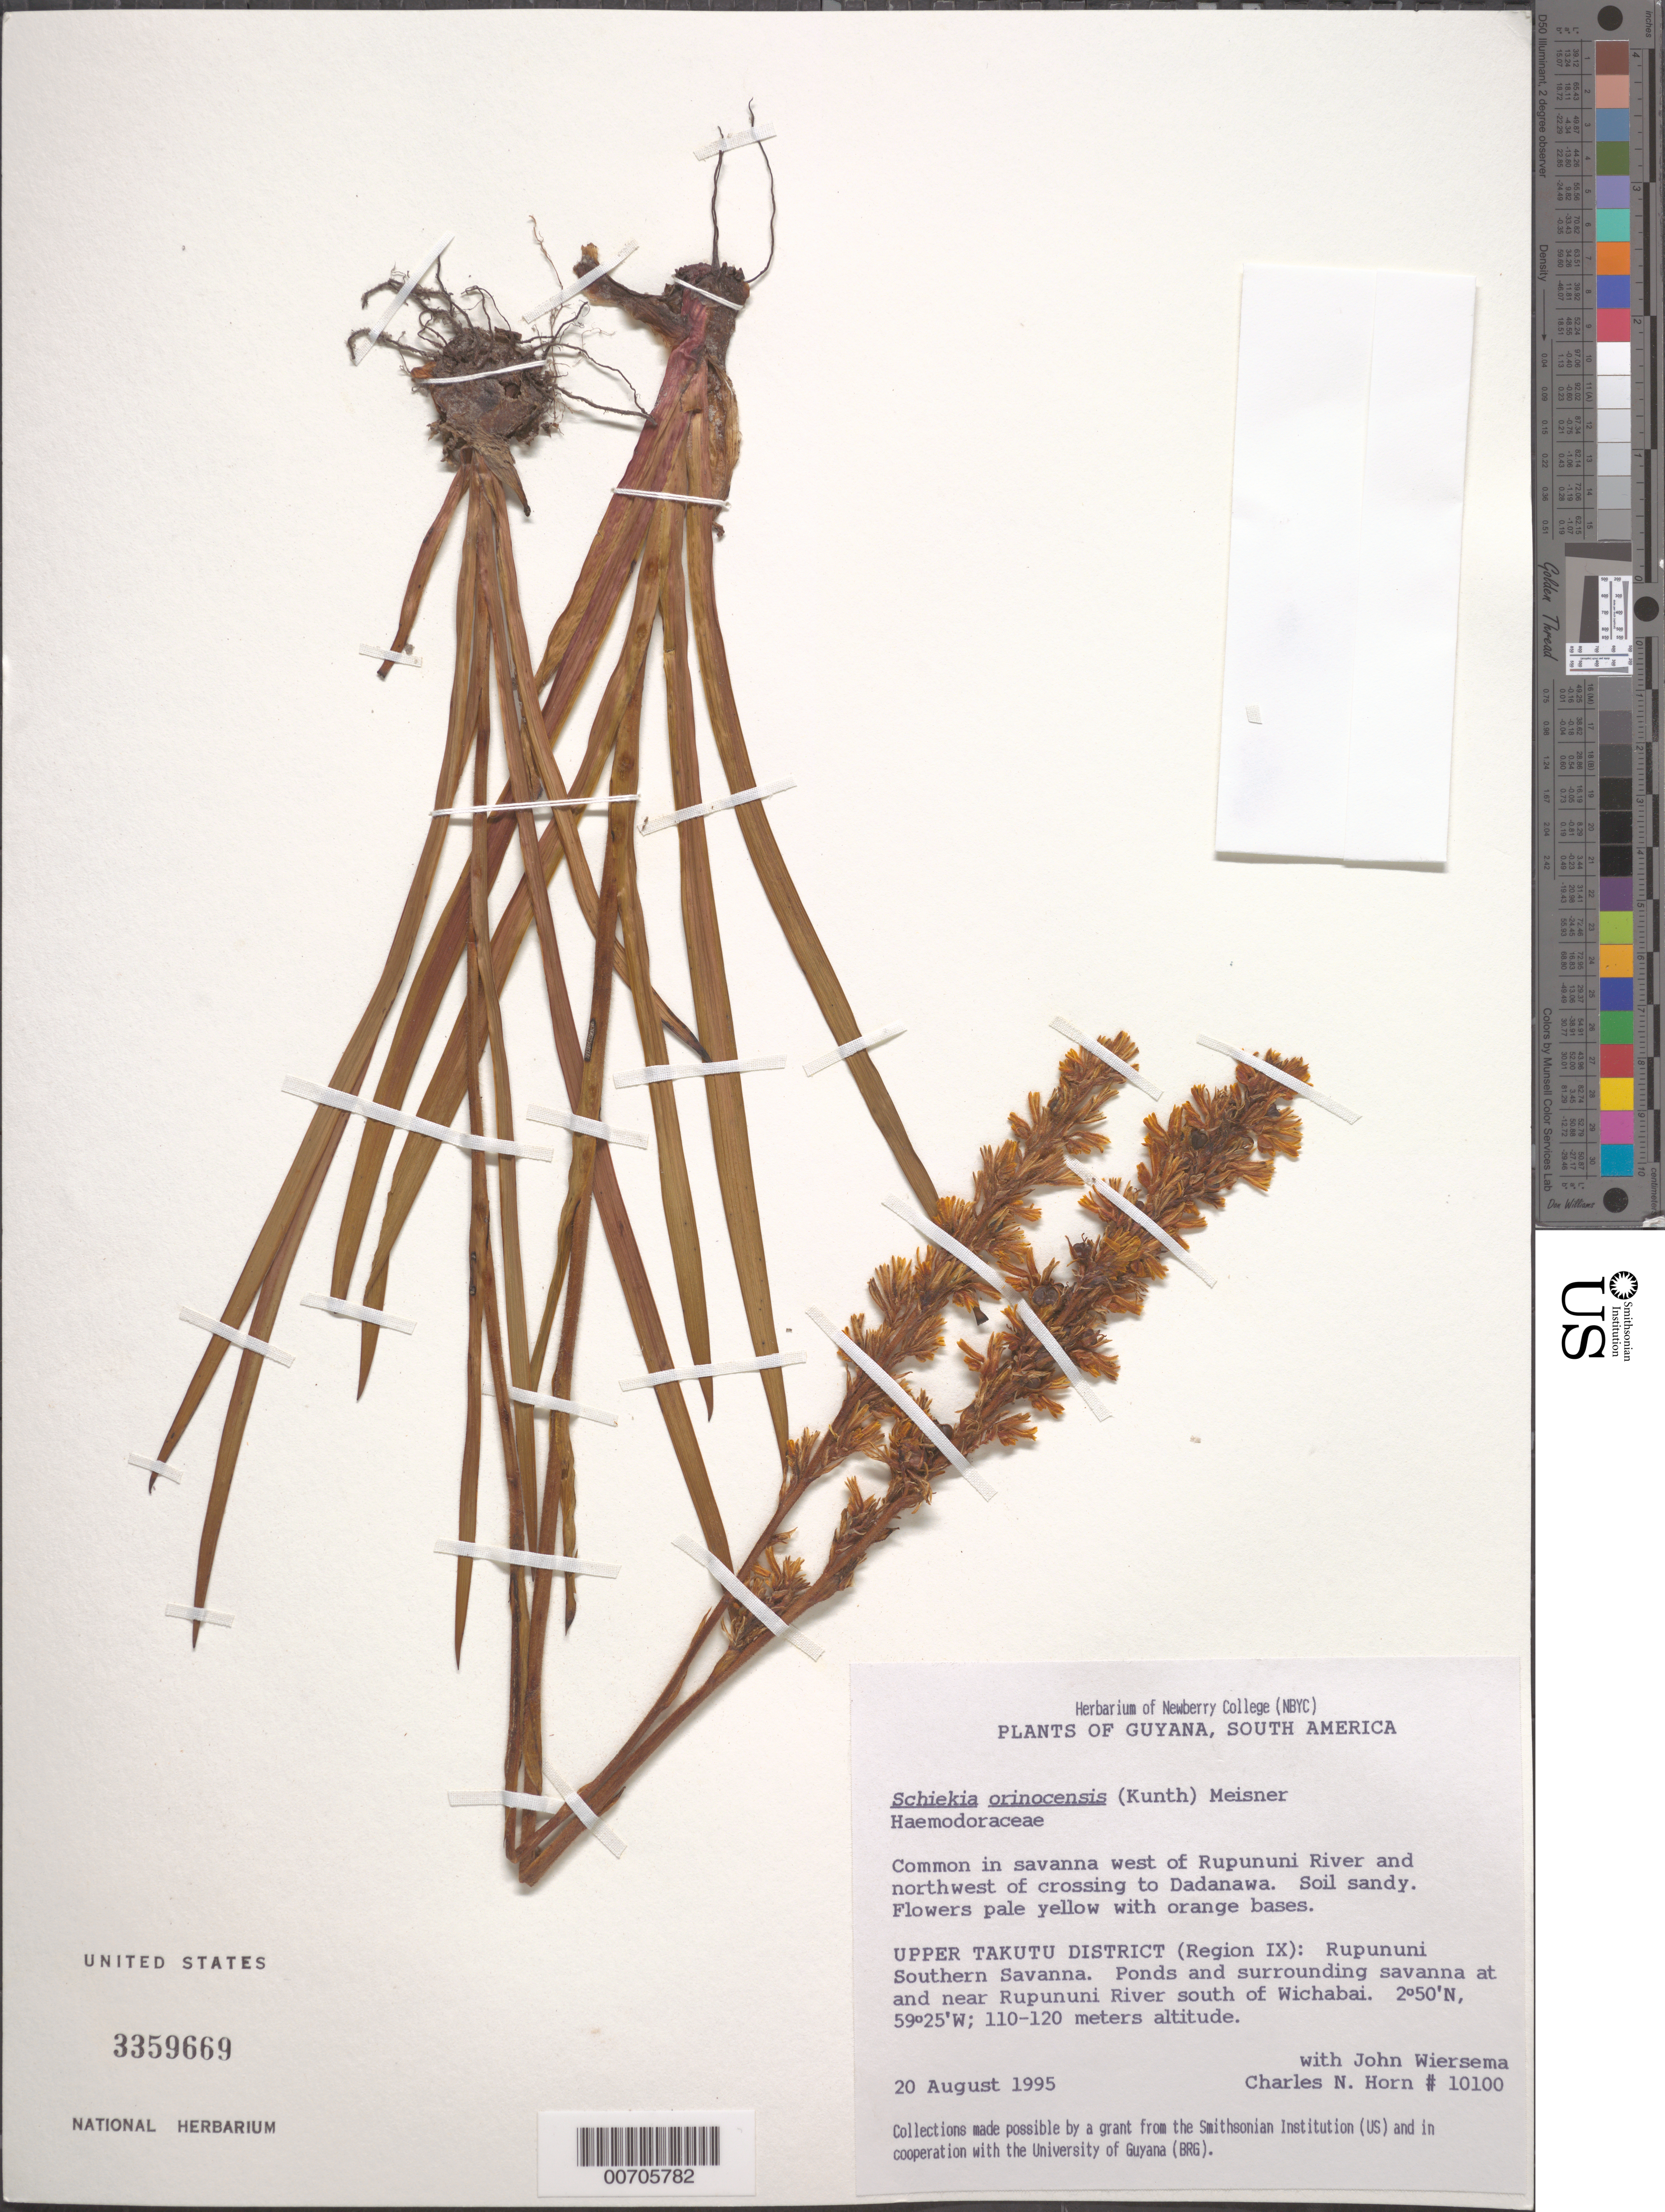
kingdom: Plantae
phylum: Tracheophyta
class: Liliopsida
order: Commelinales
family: Haemodoraceae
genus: Schiekia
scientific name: Schiekia orinocensis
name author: (Kunth) Meisn.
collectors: C. N. Horn & J. H. Wiersema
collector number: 10100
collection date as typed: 20-Aug-95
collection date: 1995-08-20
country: Guyana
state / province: U. Takutu-U. Essequibo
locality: Rupununi Southern Savanna, Rupununi R., S of Wichabai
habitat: Savanna west of Rupununi River and northwest of crossing to Dadanawa. Soil sandy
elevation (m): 110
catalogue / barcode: US 3359669